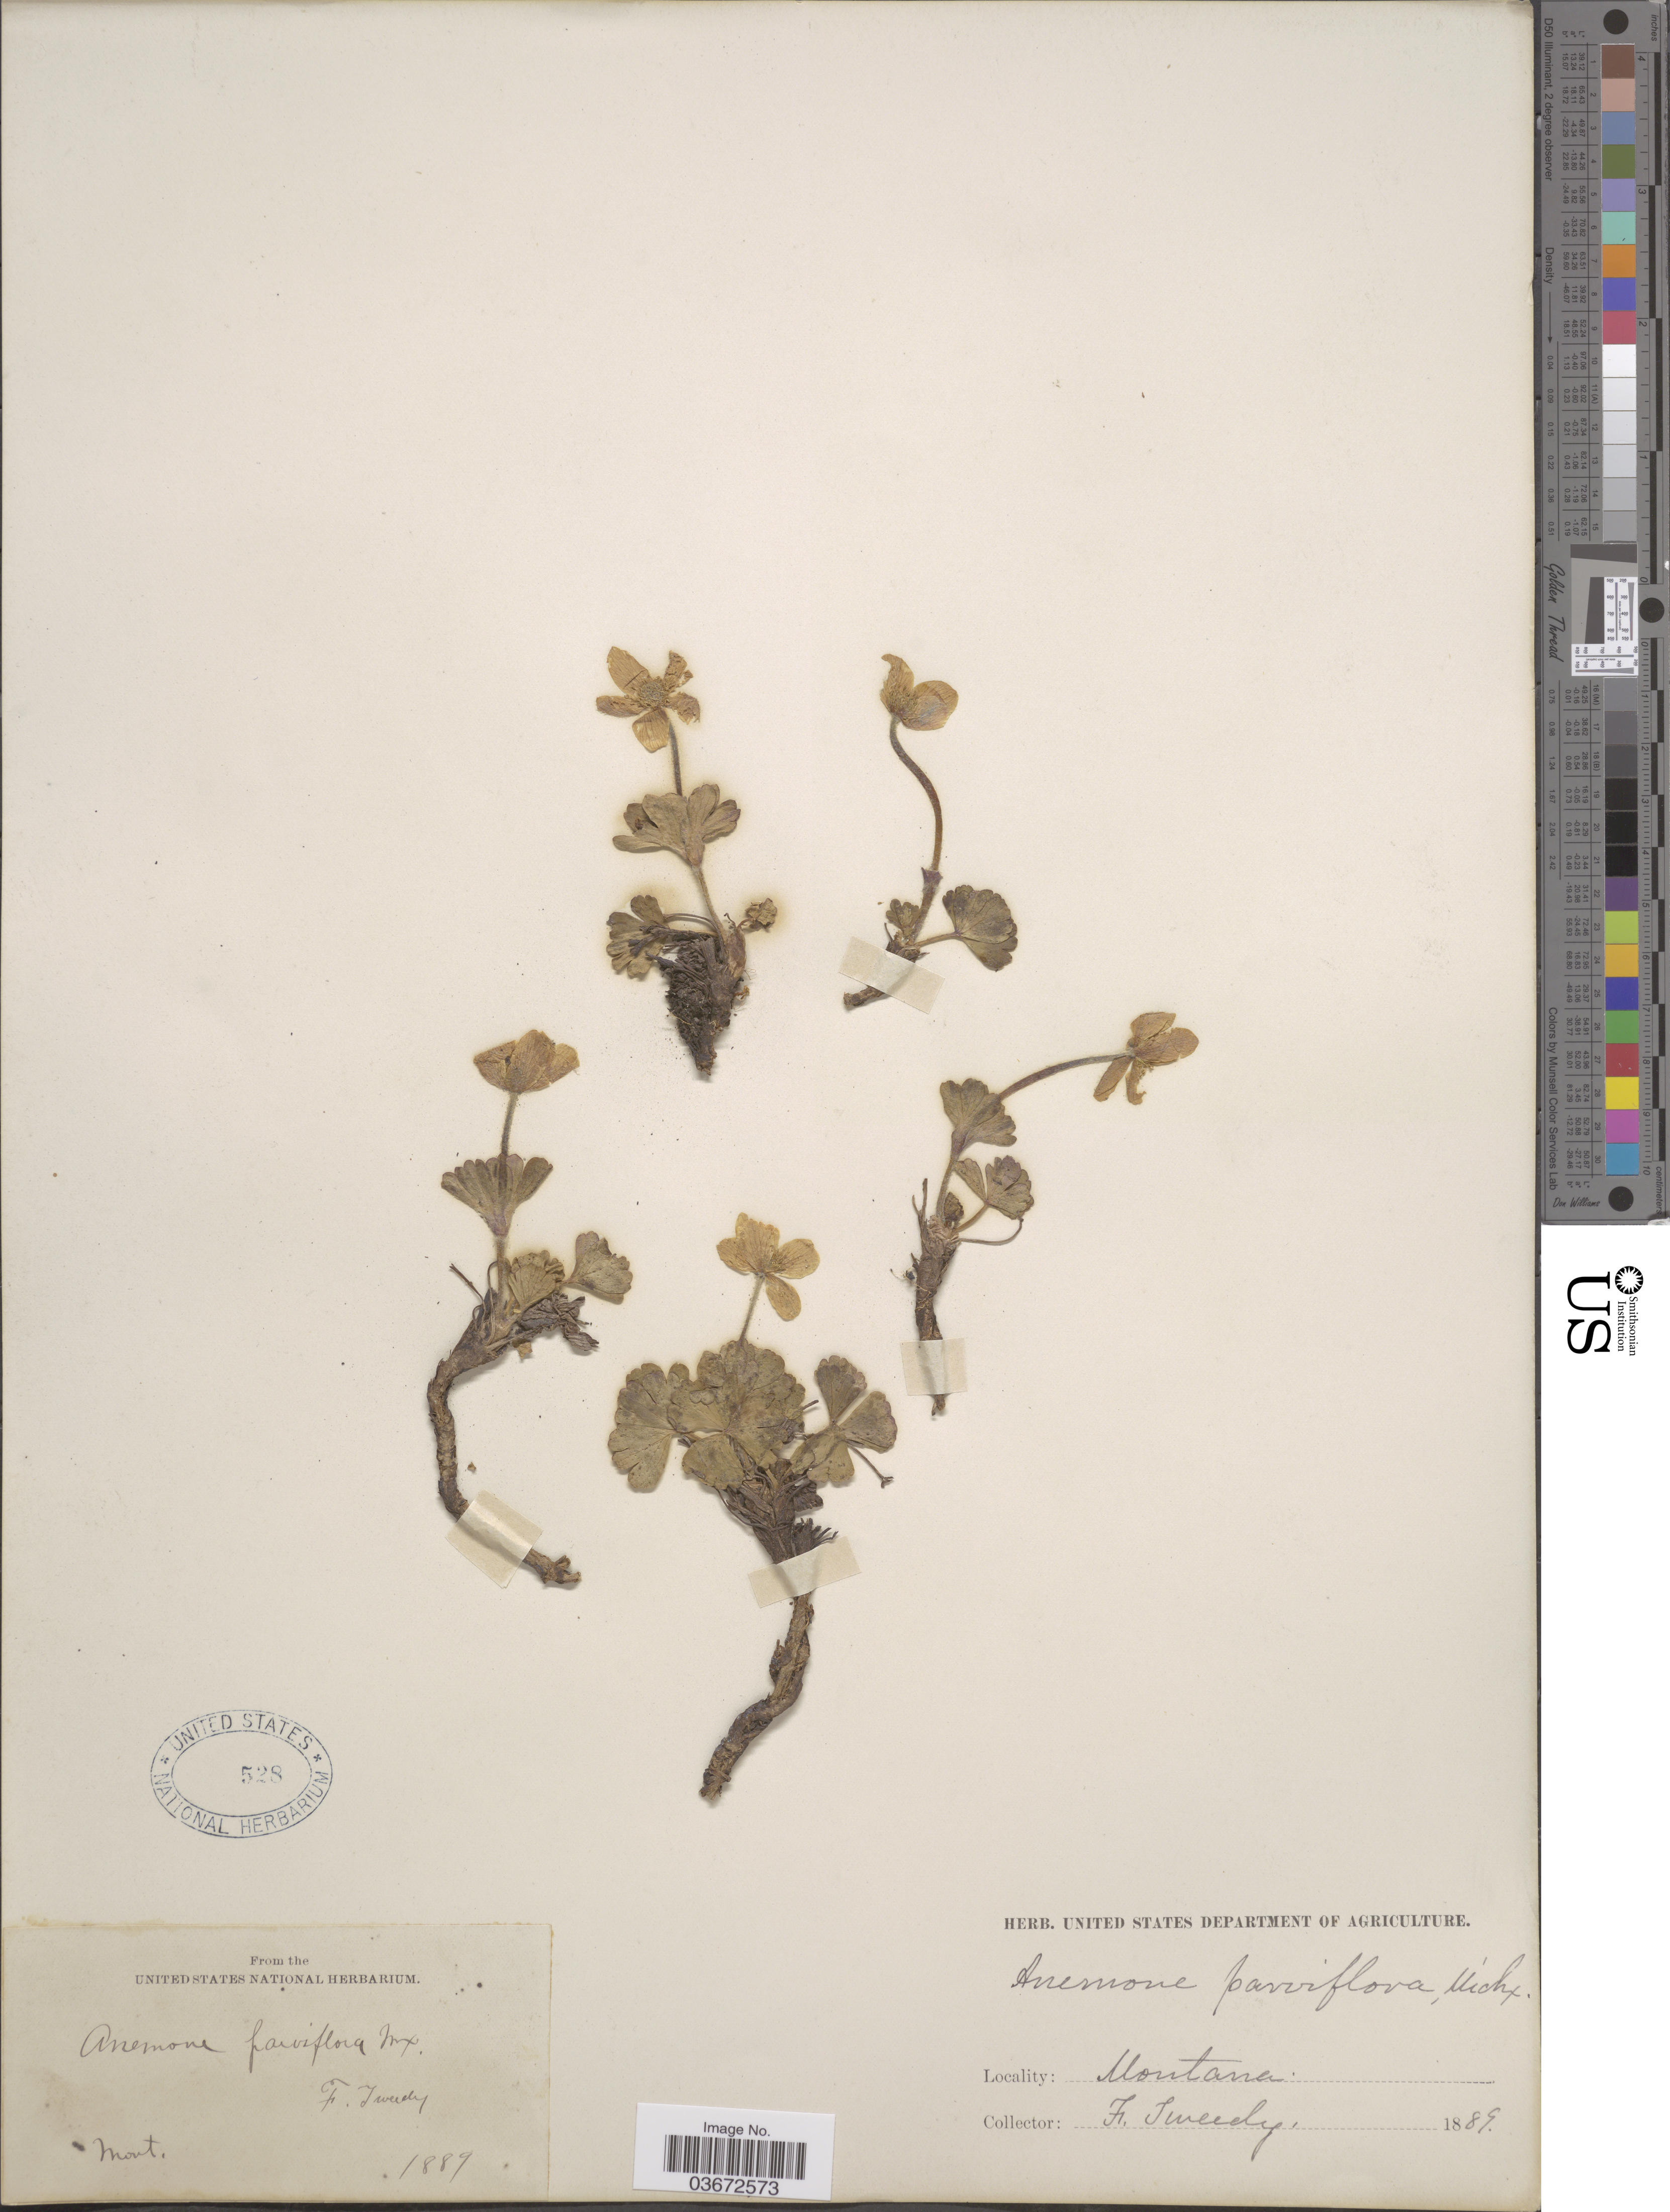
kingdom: Plantae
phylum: Tracheophyta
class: Magnoliopsida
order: Ranunculales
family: Ranunculaceae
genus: Anemone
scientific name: Anemone parviflora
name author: Michx.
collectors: F. Tweedy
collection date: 1889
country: United States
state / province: Montana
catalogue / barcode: US 528